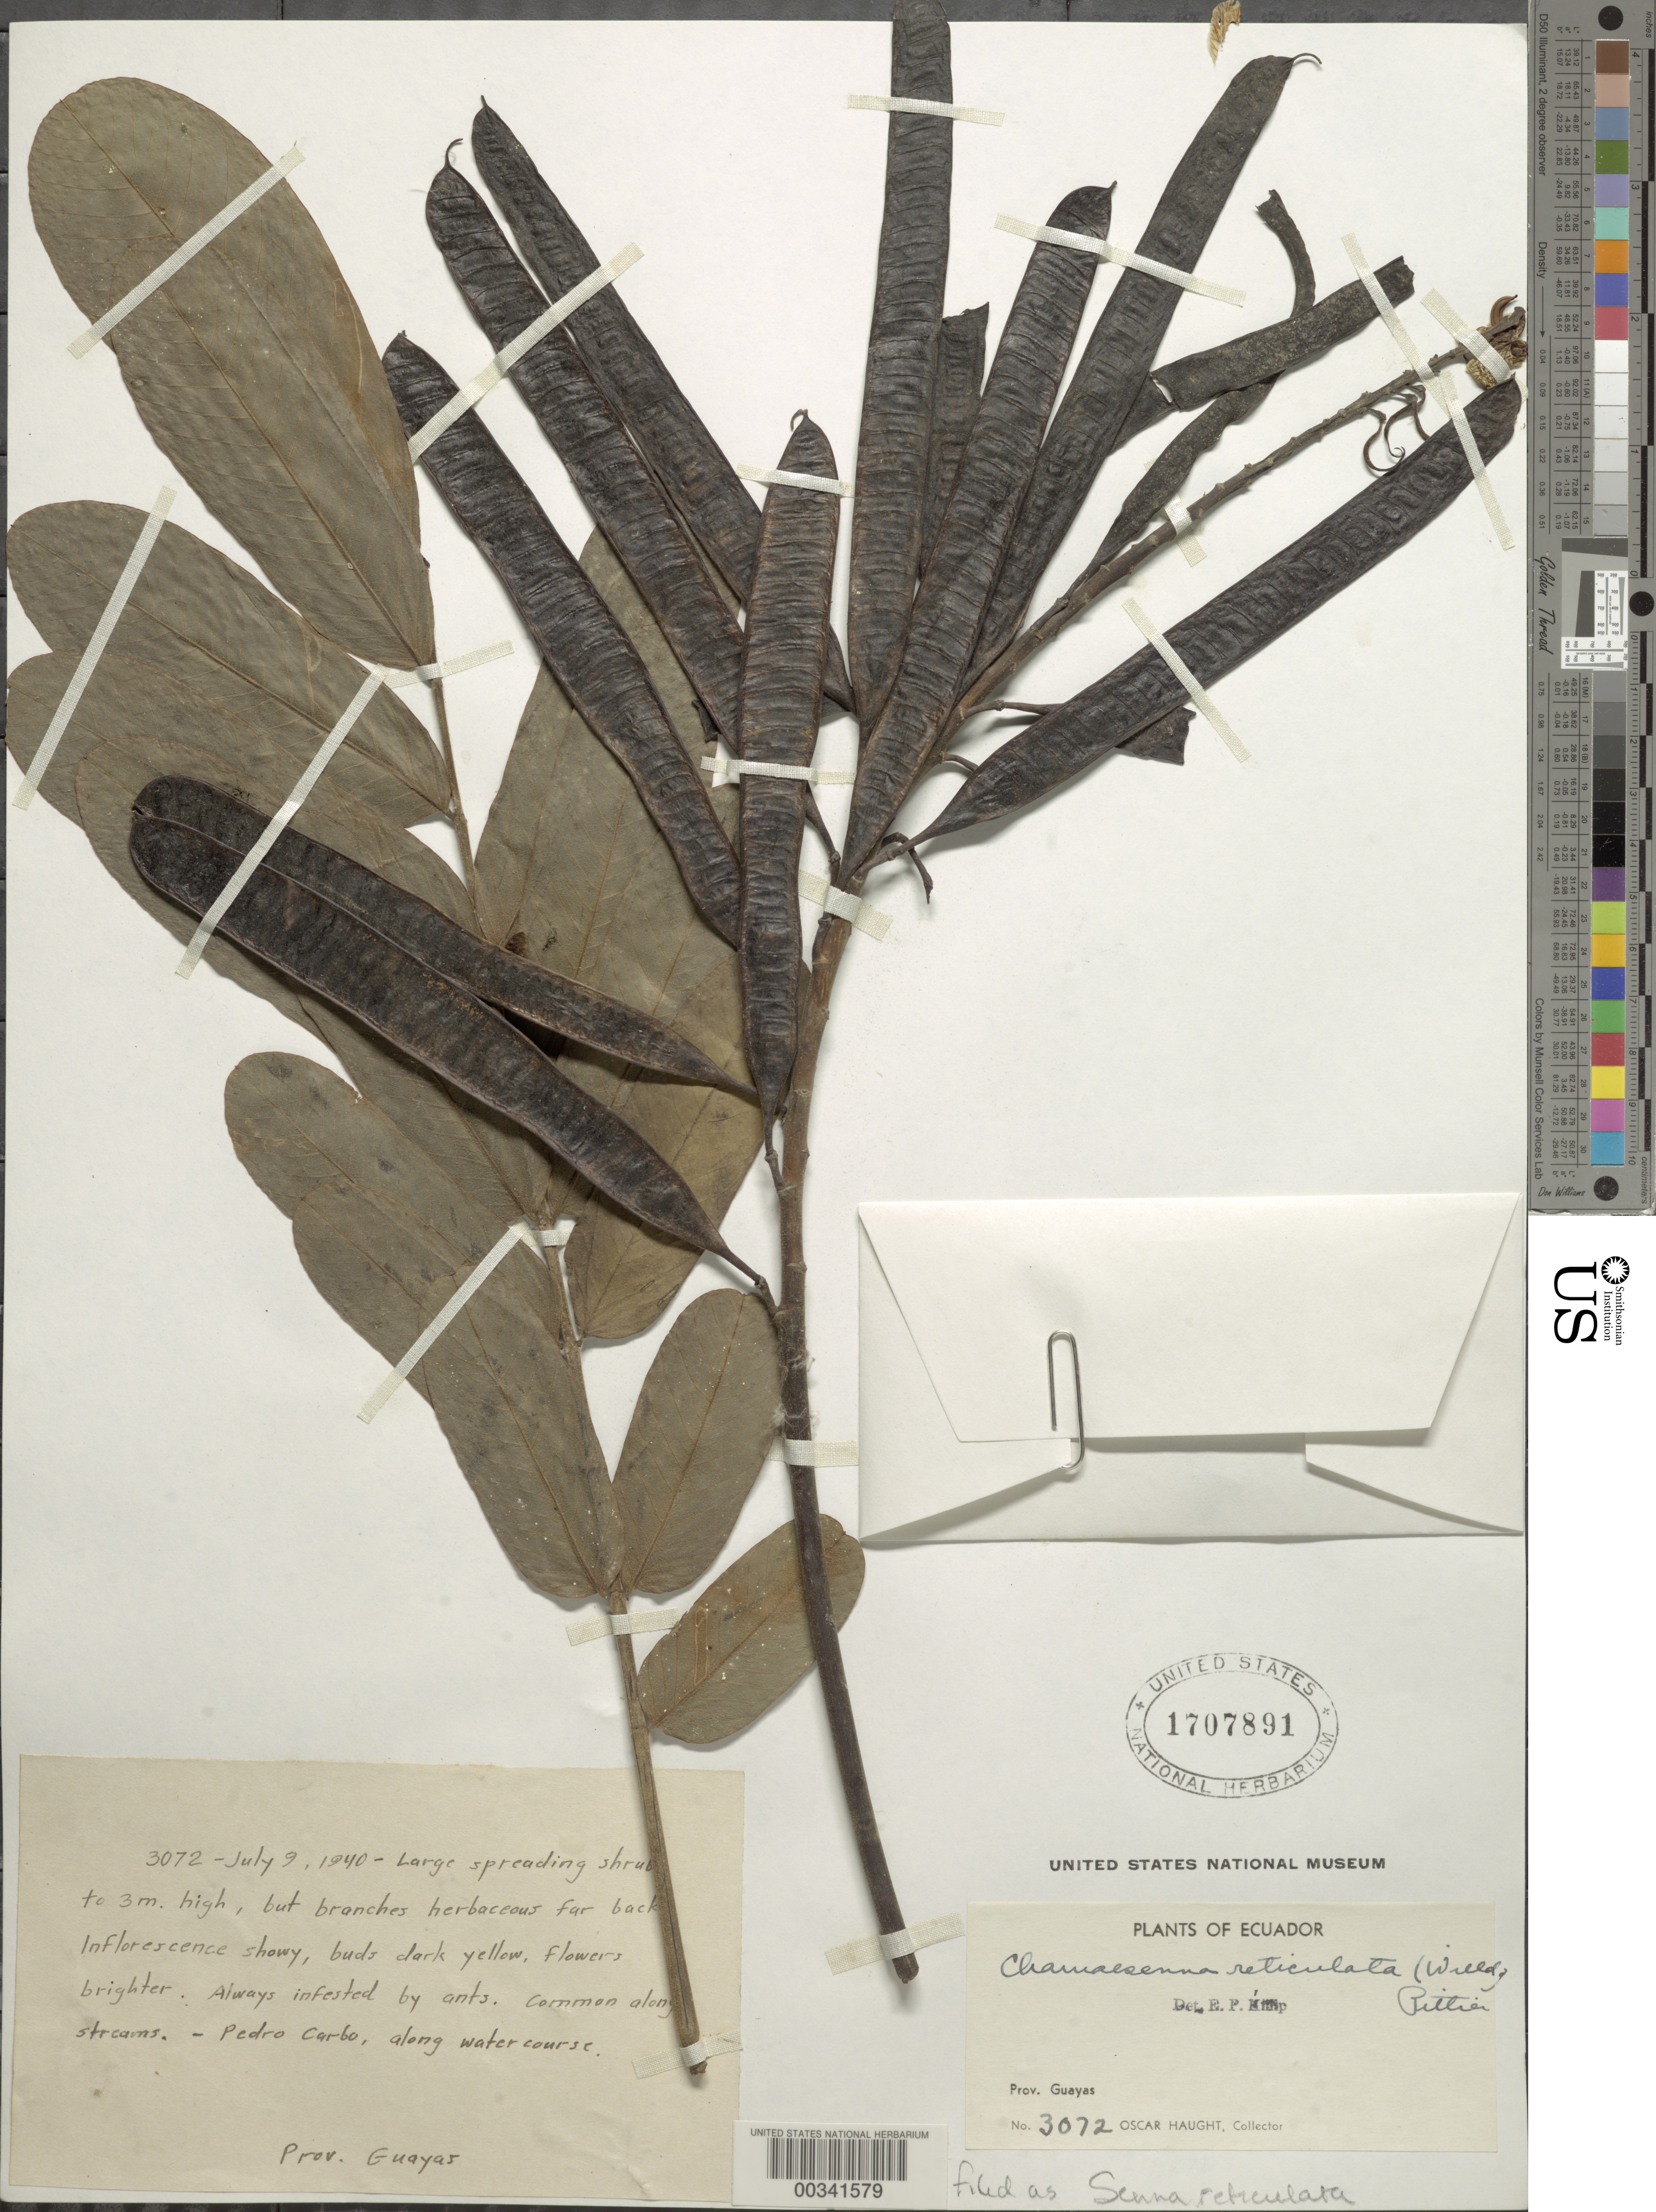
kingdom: Plantae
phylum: Tracheophyta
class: Magnoliopsida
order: Fabales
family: Fabaceae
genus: Senna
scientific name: Senna reticulata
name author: (Willd.) H.S. Irwin & Barneby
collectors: O. L. Haught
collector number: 3072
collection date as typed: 09 Jul 1940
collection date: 1940-07-09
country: Ecuador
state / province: Guayas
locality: Pedro Carbo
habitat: Along watercourse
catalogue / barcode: US 1707891